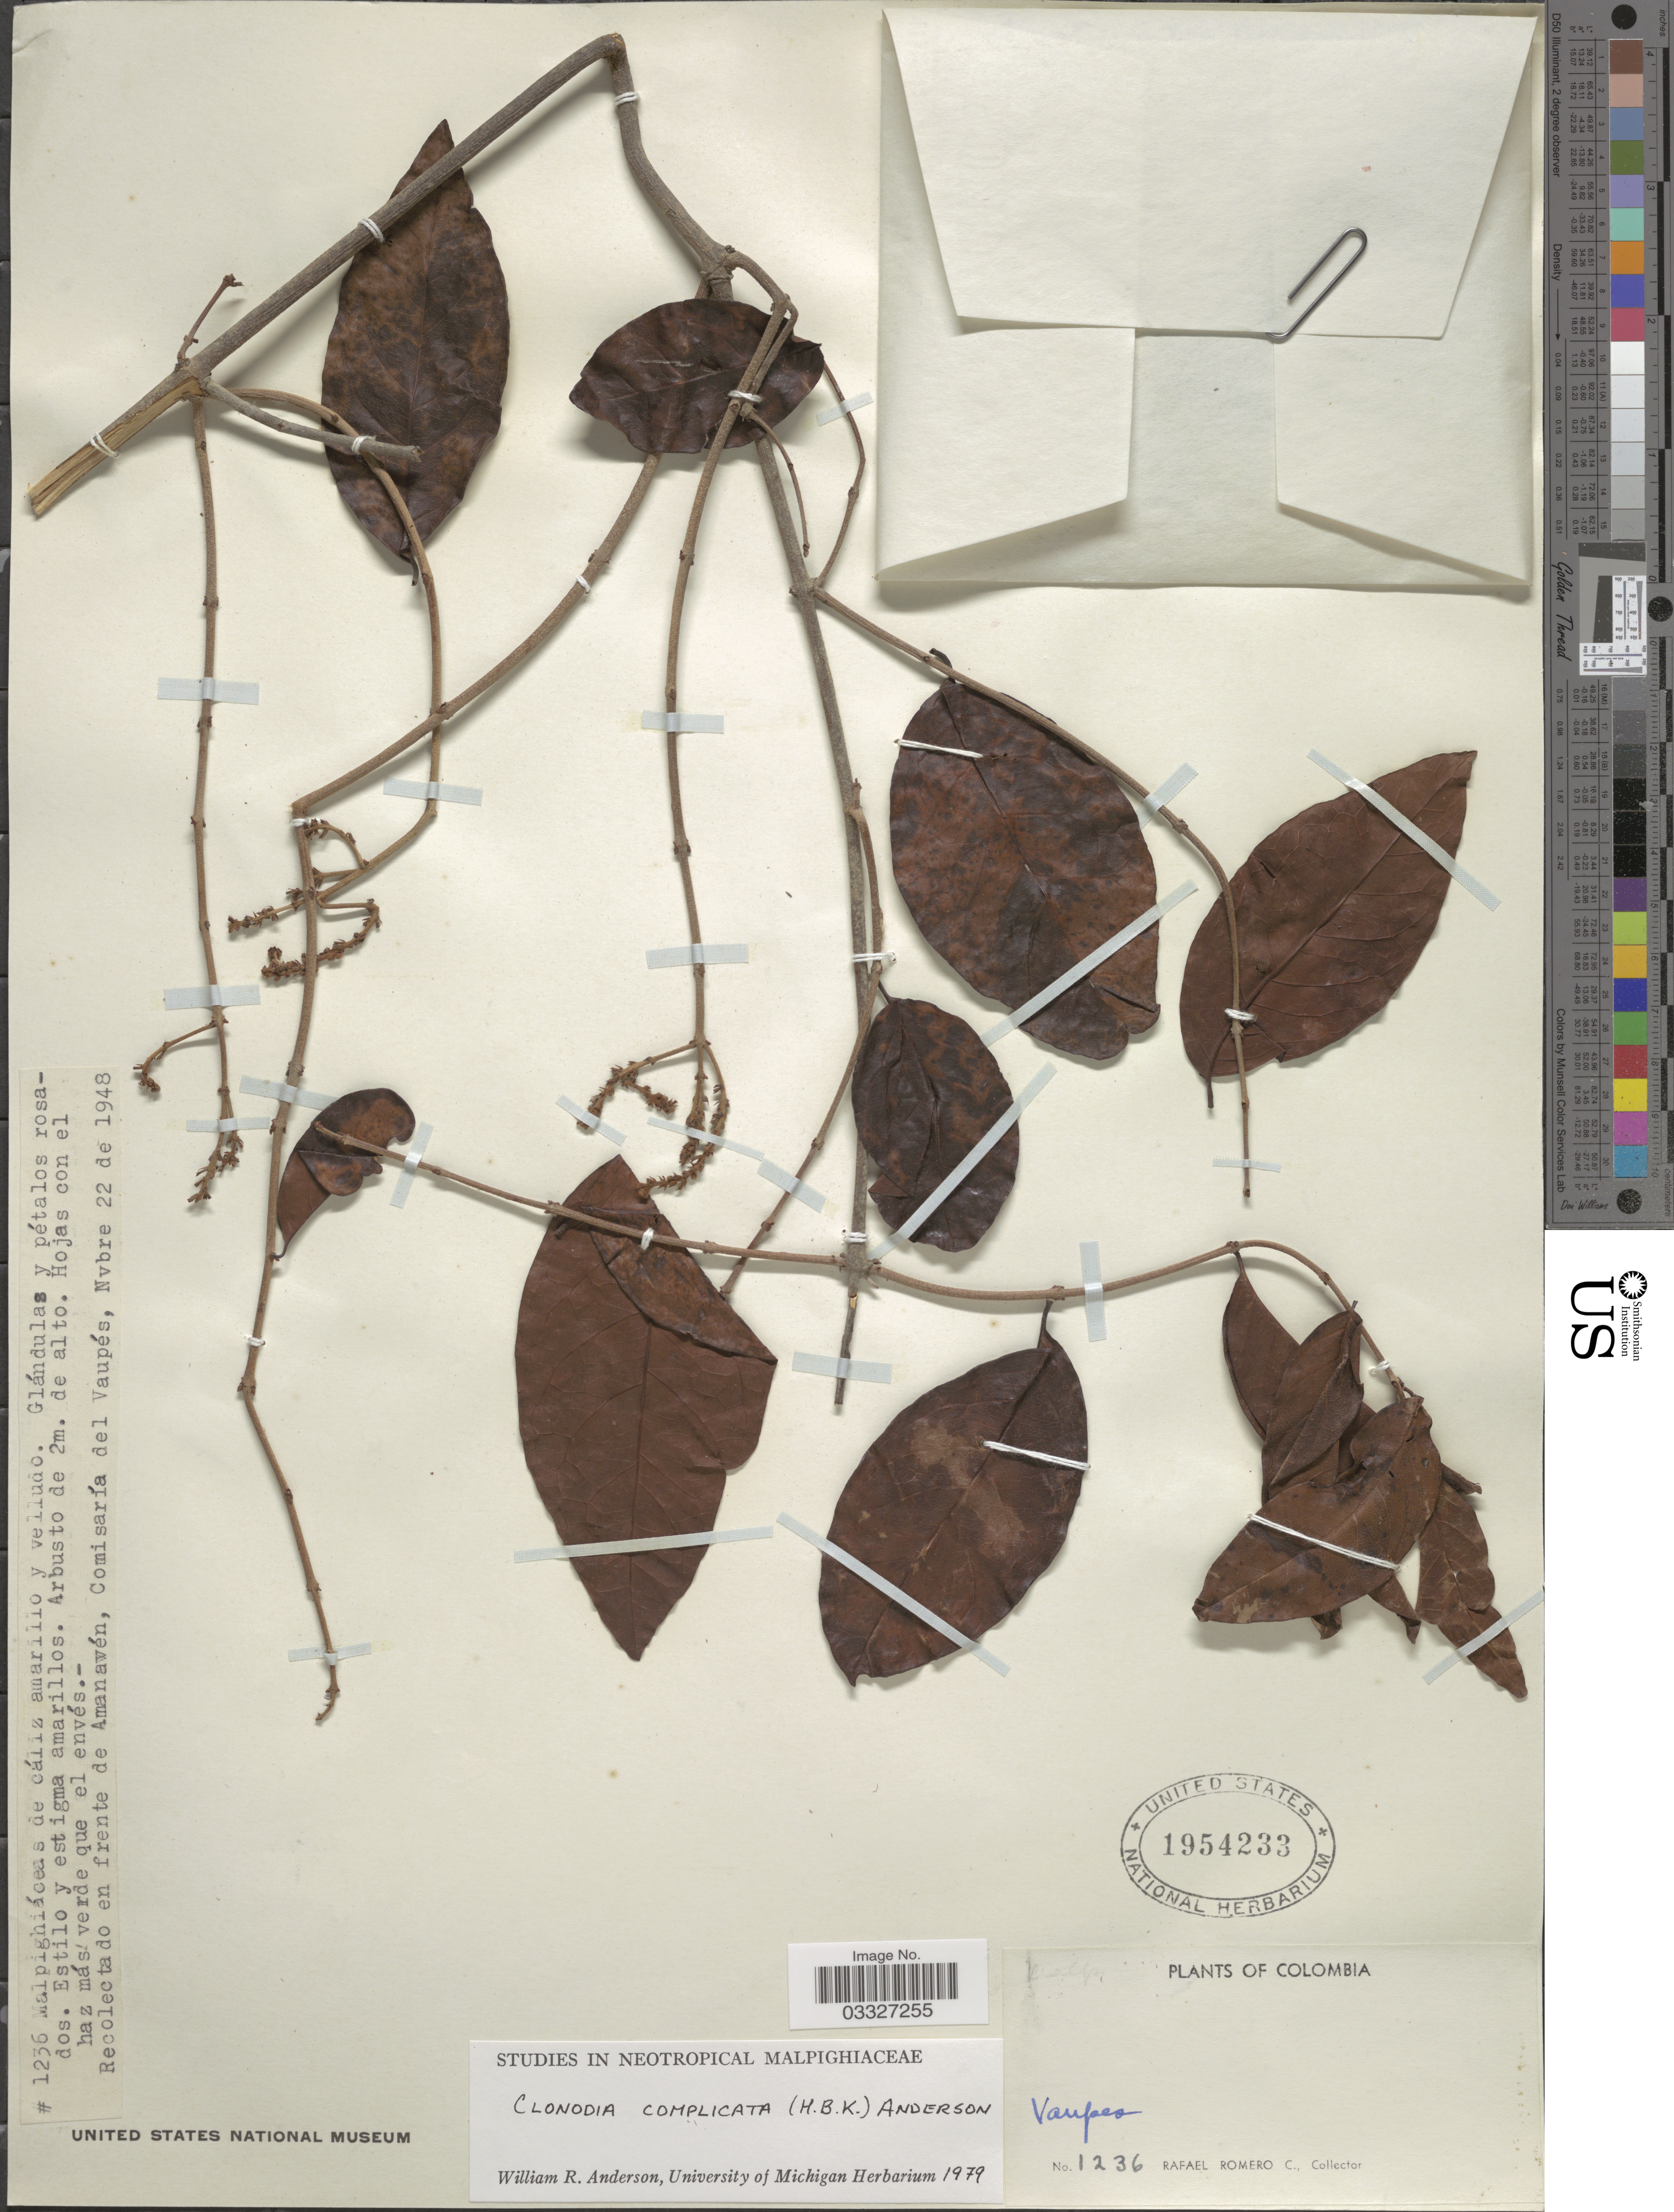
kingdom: Plantae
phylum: Tracheophyta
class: Magnoliopsida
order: Malpighiales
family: Malpighiaceae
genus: Heteropterys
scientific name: Heteropterys complicata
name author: (Kunth) W.R. Anderson & C. Davis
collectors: R. Romero Castañeda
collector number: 1236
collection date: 1948-11-22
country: Colombia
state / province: Vaupés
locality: En frente de Amanavén, Comisaría del Vaupés.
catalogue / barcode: US 1954233